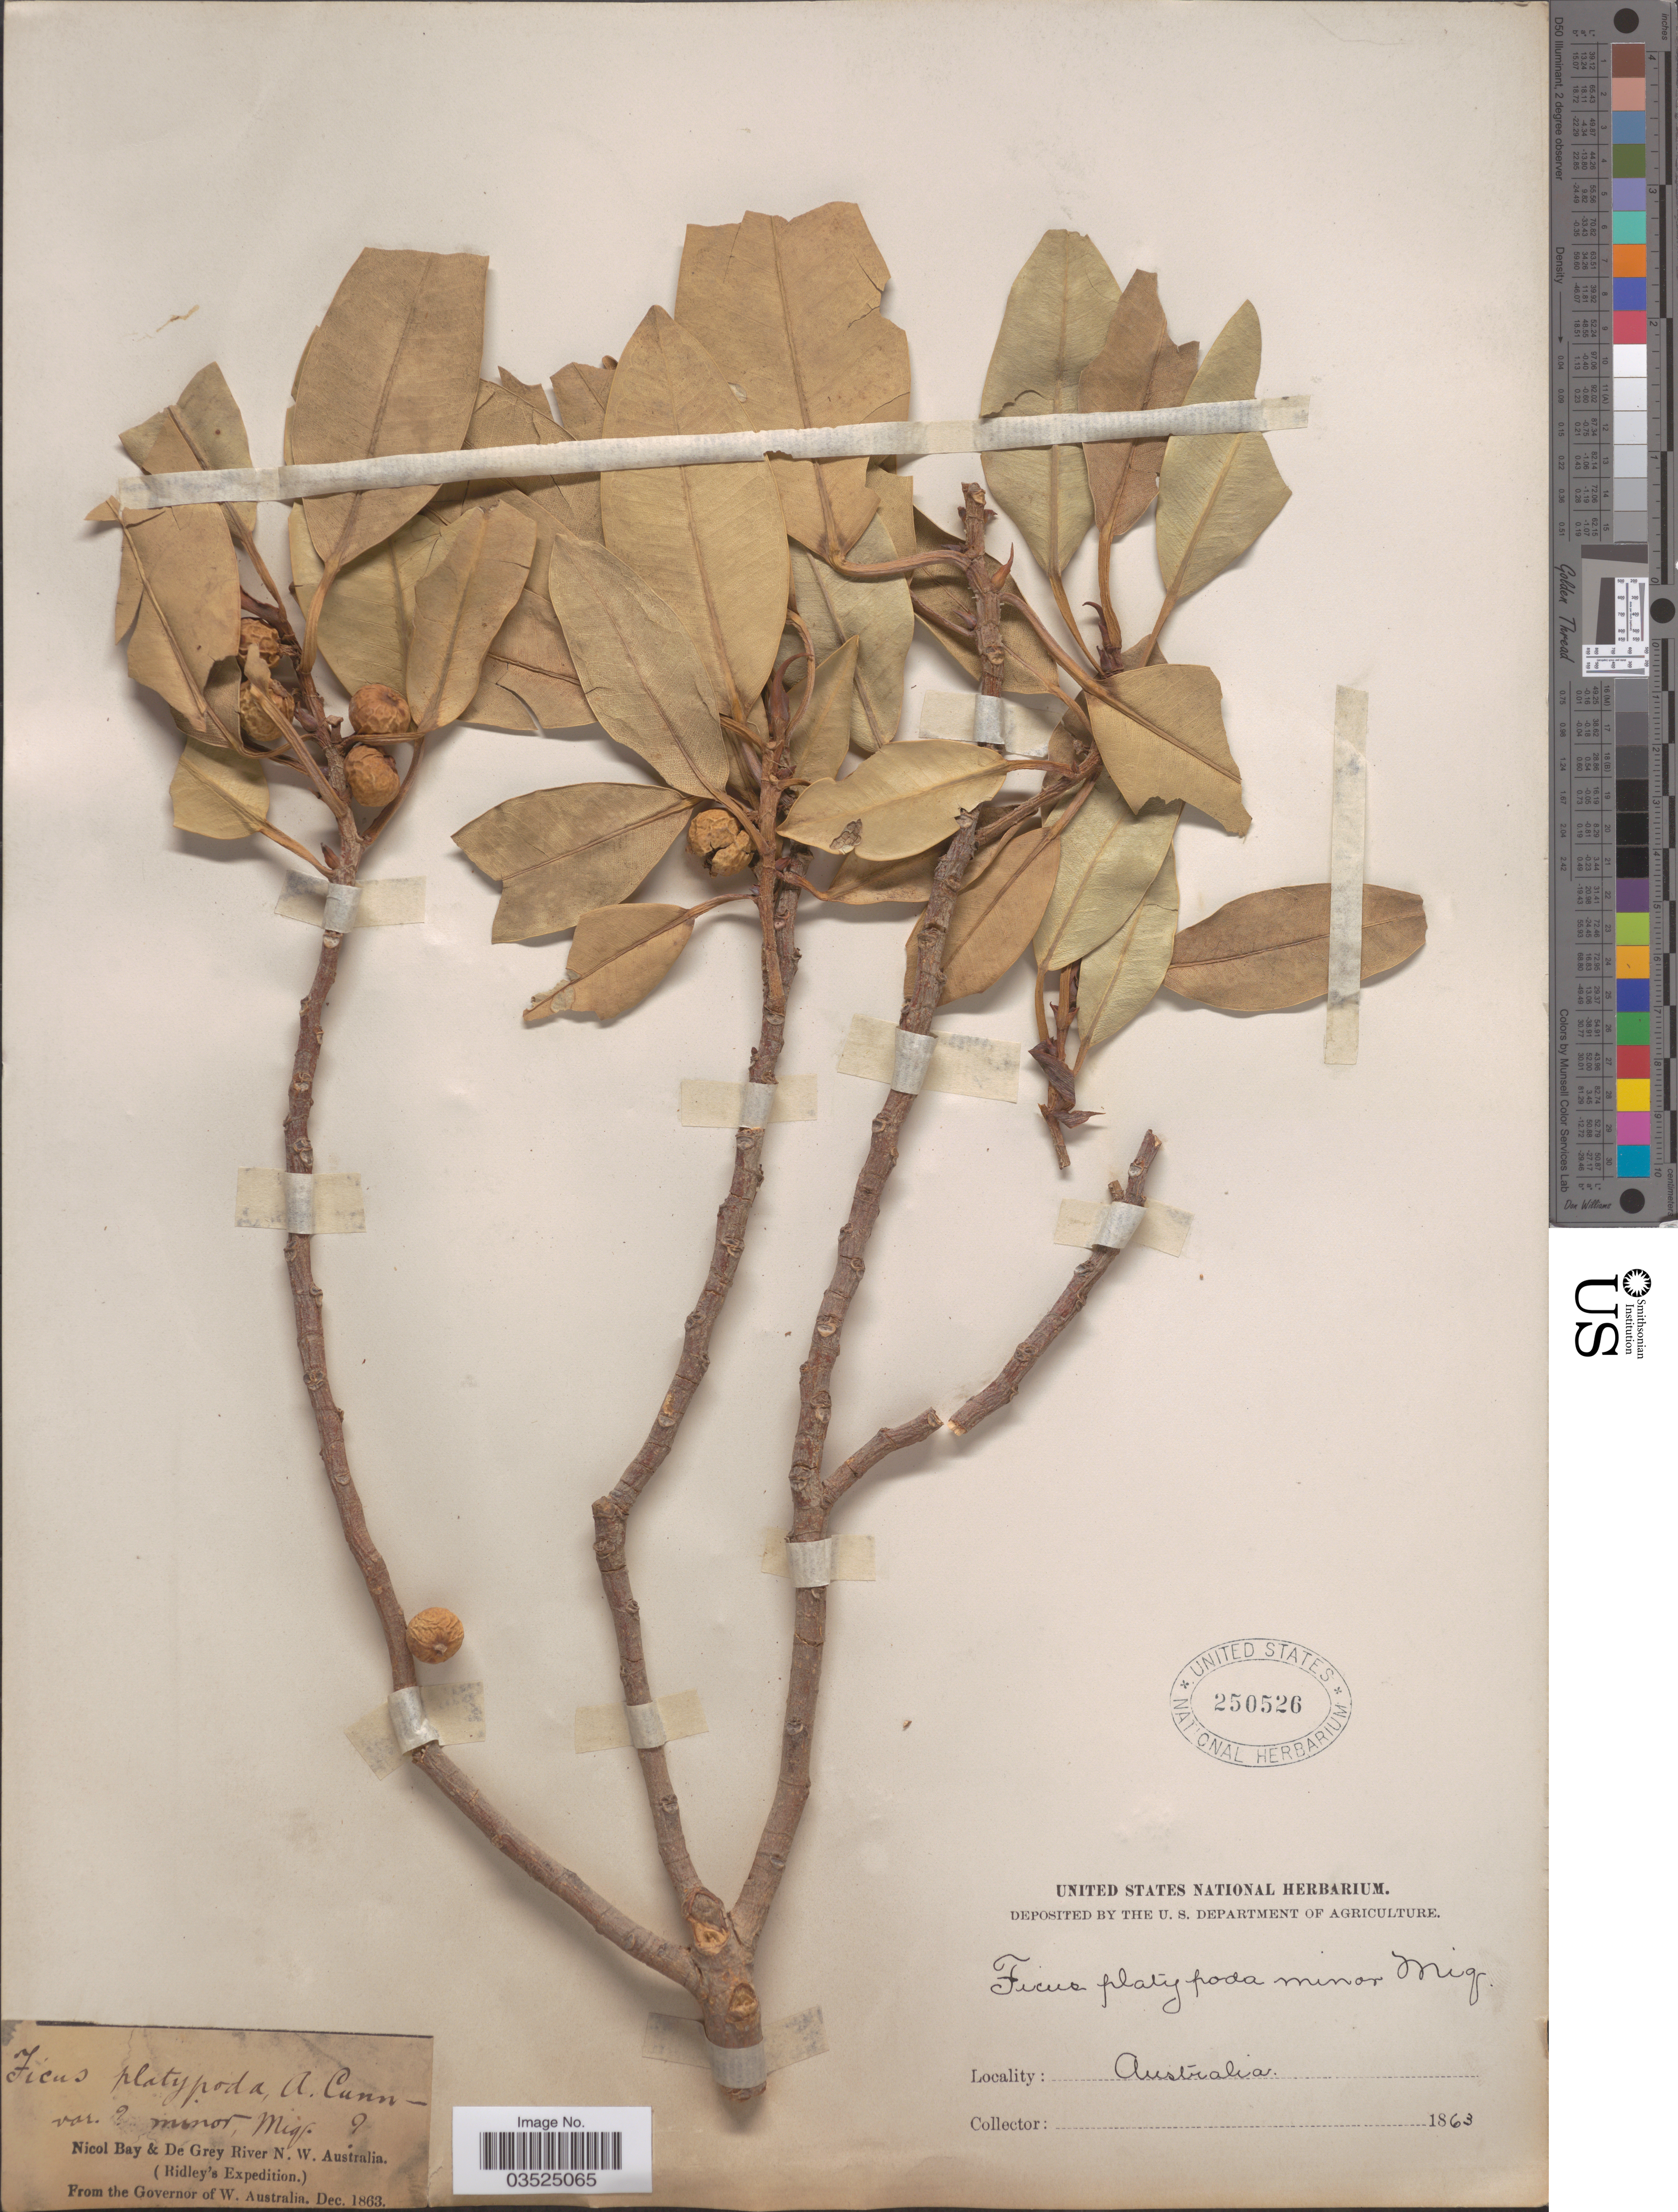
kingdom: Plantae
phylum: Tracheophyta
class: Magnoliopsida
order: Rosales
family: Moraceae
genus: Ficus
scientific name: Ficus brachypoda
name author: (Miq.) Miq.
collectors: -. Ridley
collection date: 1863-12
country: Australia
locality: Nicol Bay & De Grey River N.W. Australia.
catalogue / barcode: US 250526